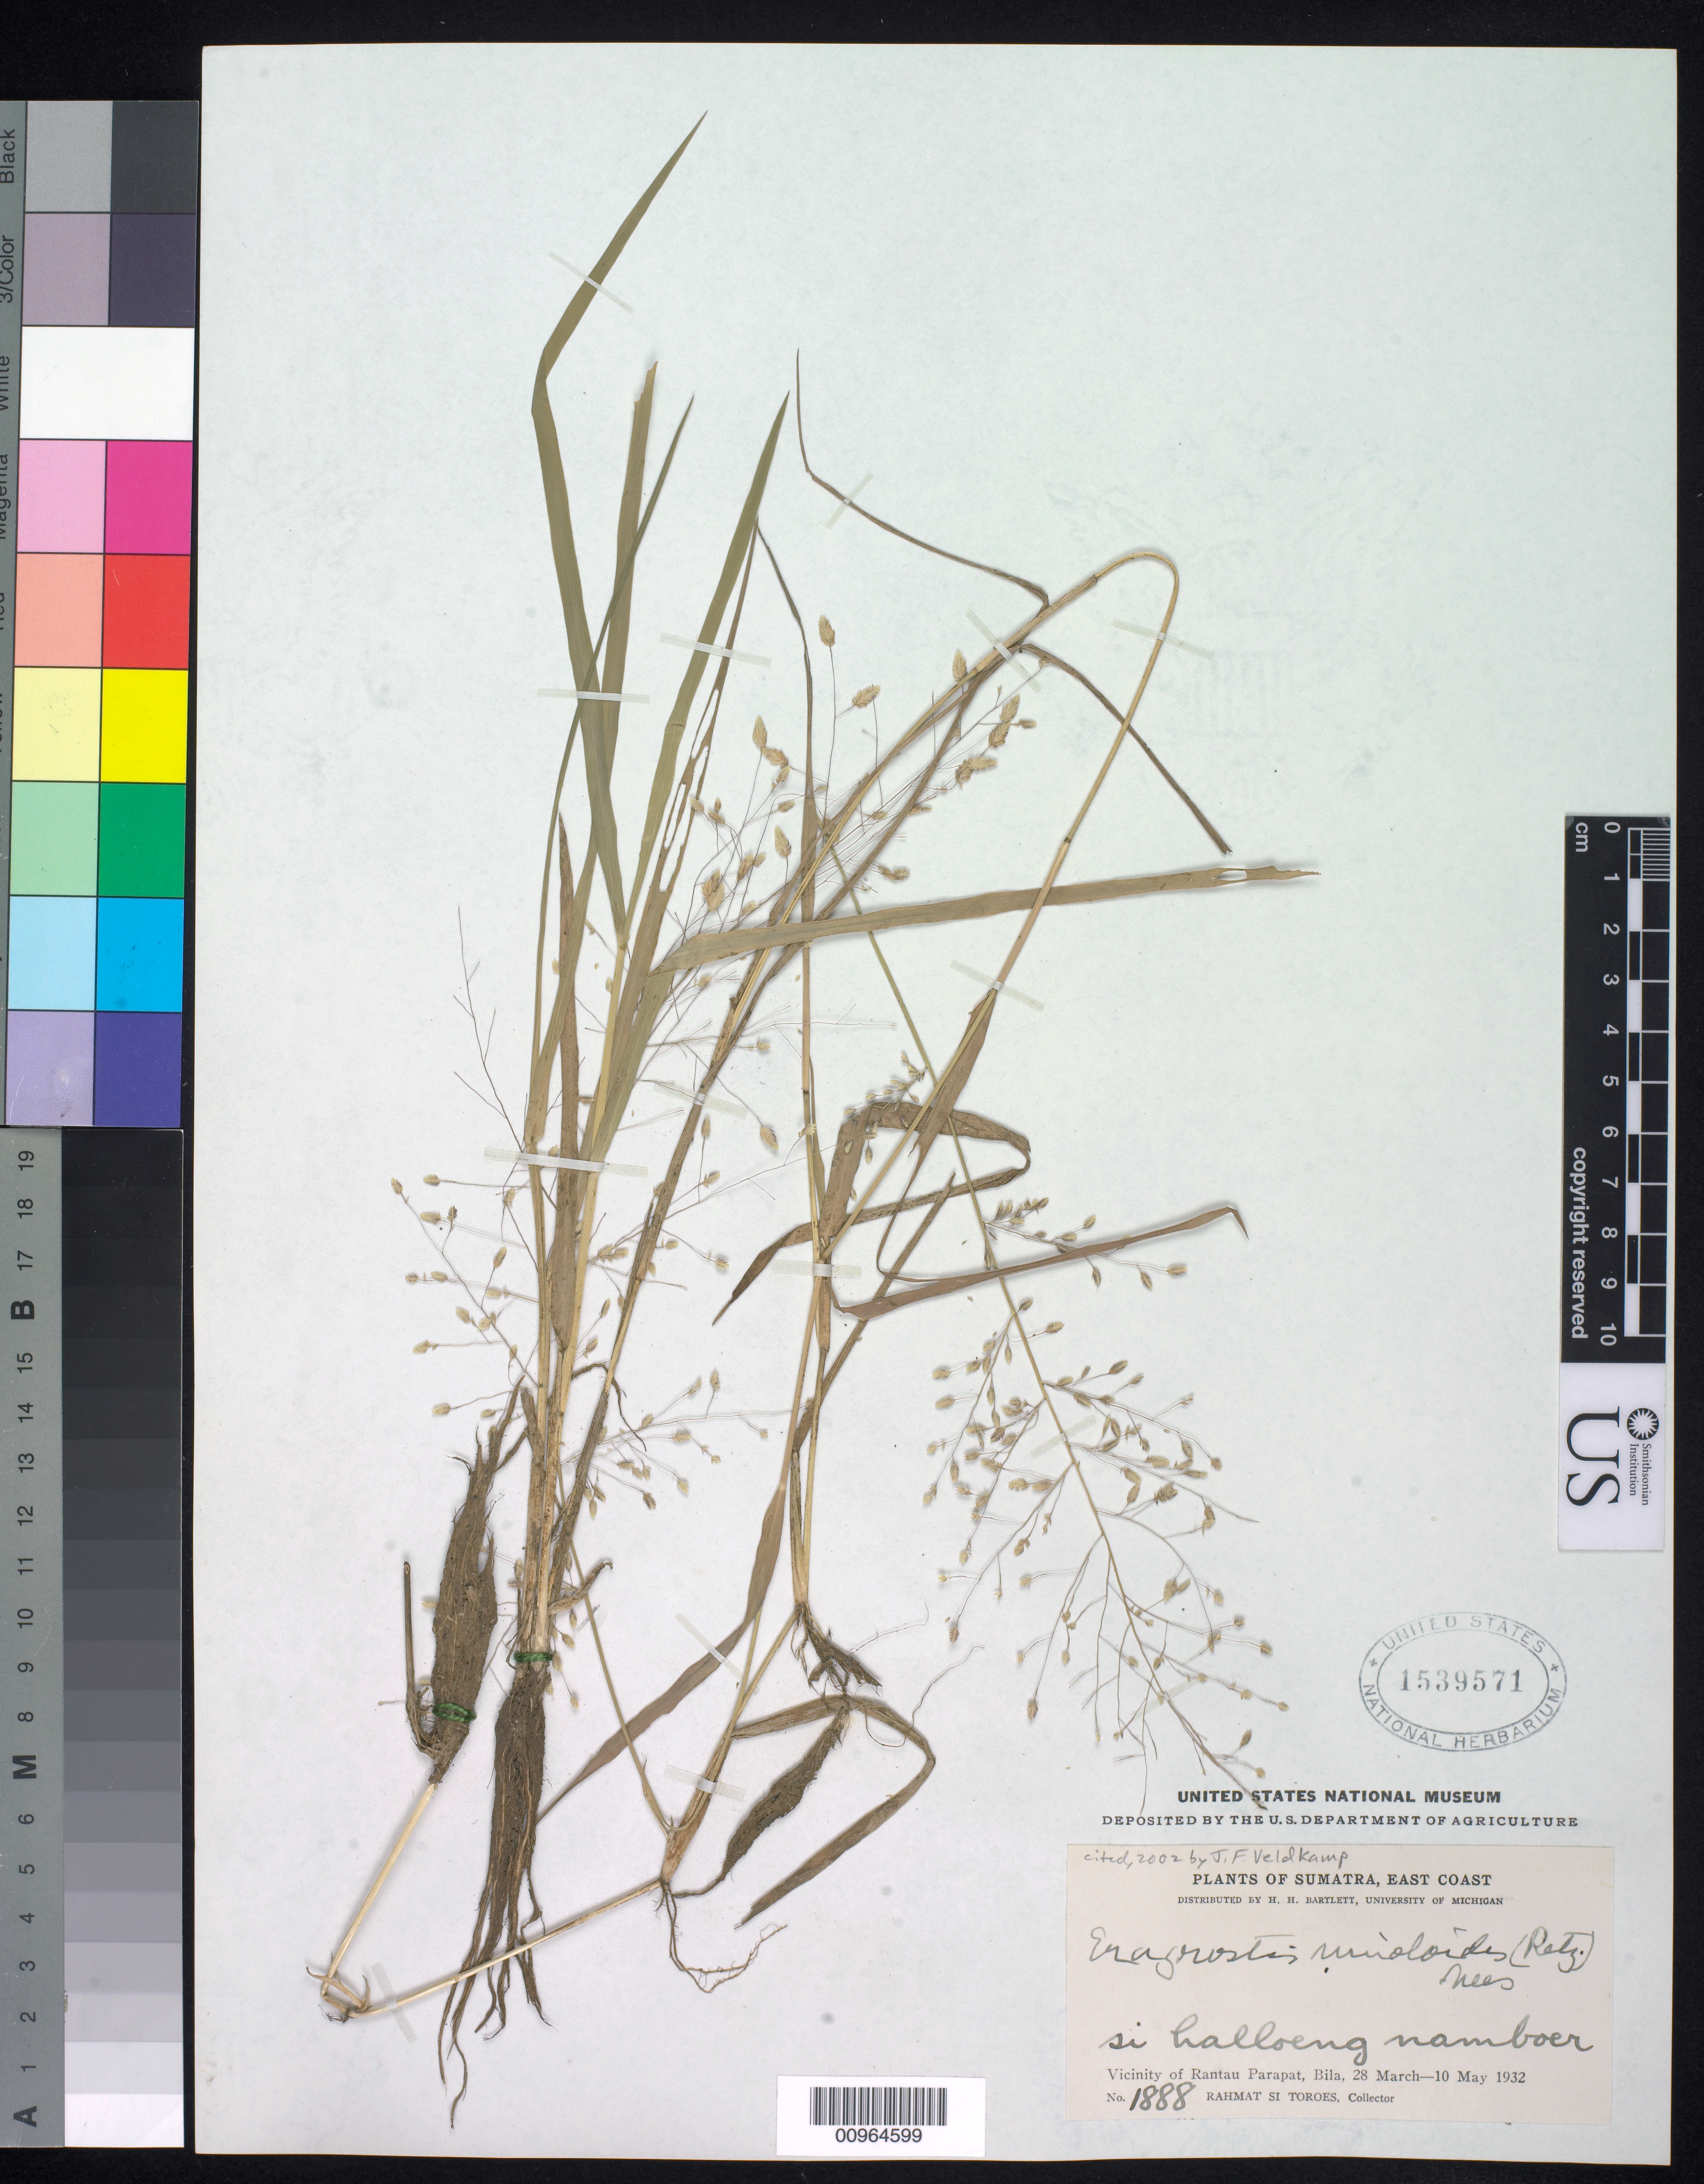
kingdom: Plantae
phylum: Tracheophyta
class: Liliopsida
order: Poales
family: Poaceae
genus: Eragrostis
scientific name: Eragrostis rubens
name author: (Lam.) Hochst. ex Miq.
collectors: Rahmat Si Boeea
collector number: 1888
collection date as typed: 28 Mar 1932 to 10 May 1932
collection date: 1932-03-28/1932-05-10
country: Indonesia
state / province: Sumatra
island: Sumatra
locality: (East Coast) Vicinity of Rantau Parapat, Bila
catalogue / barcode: US 1539571